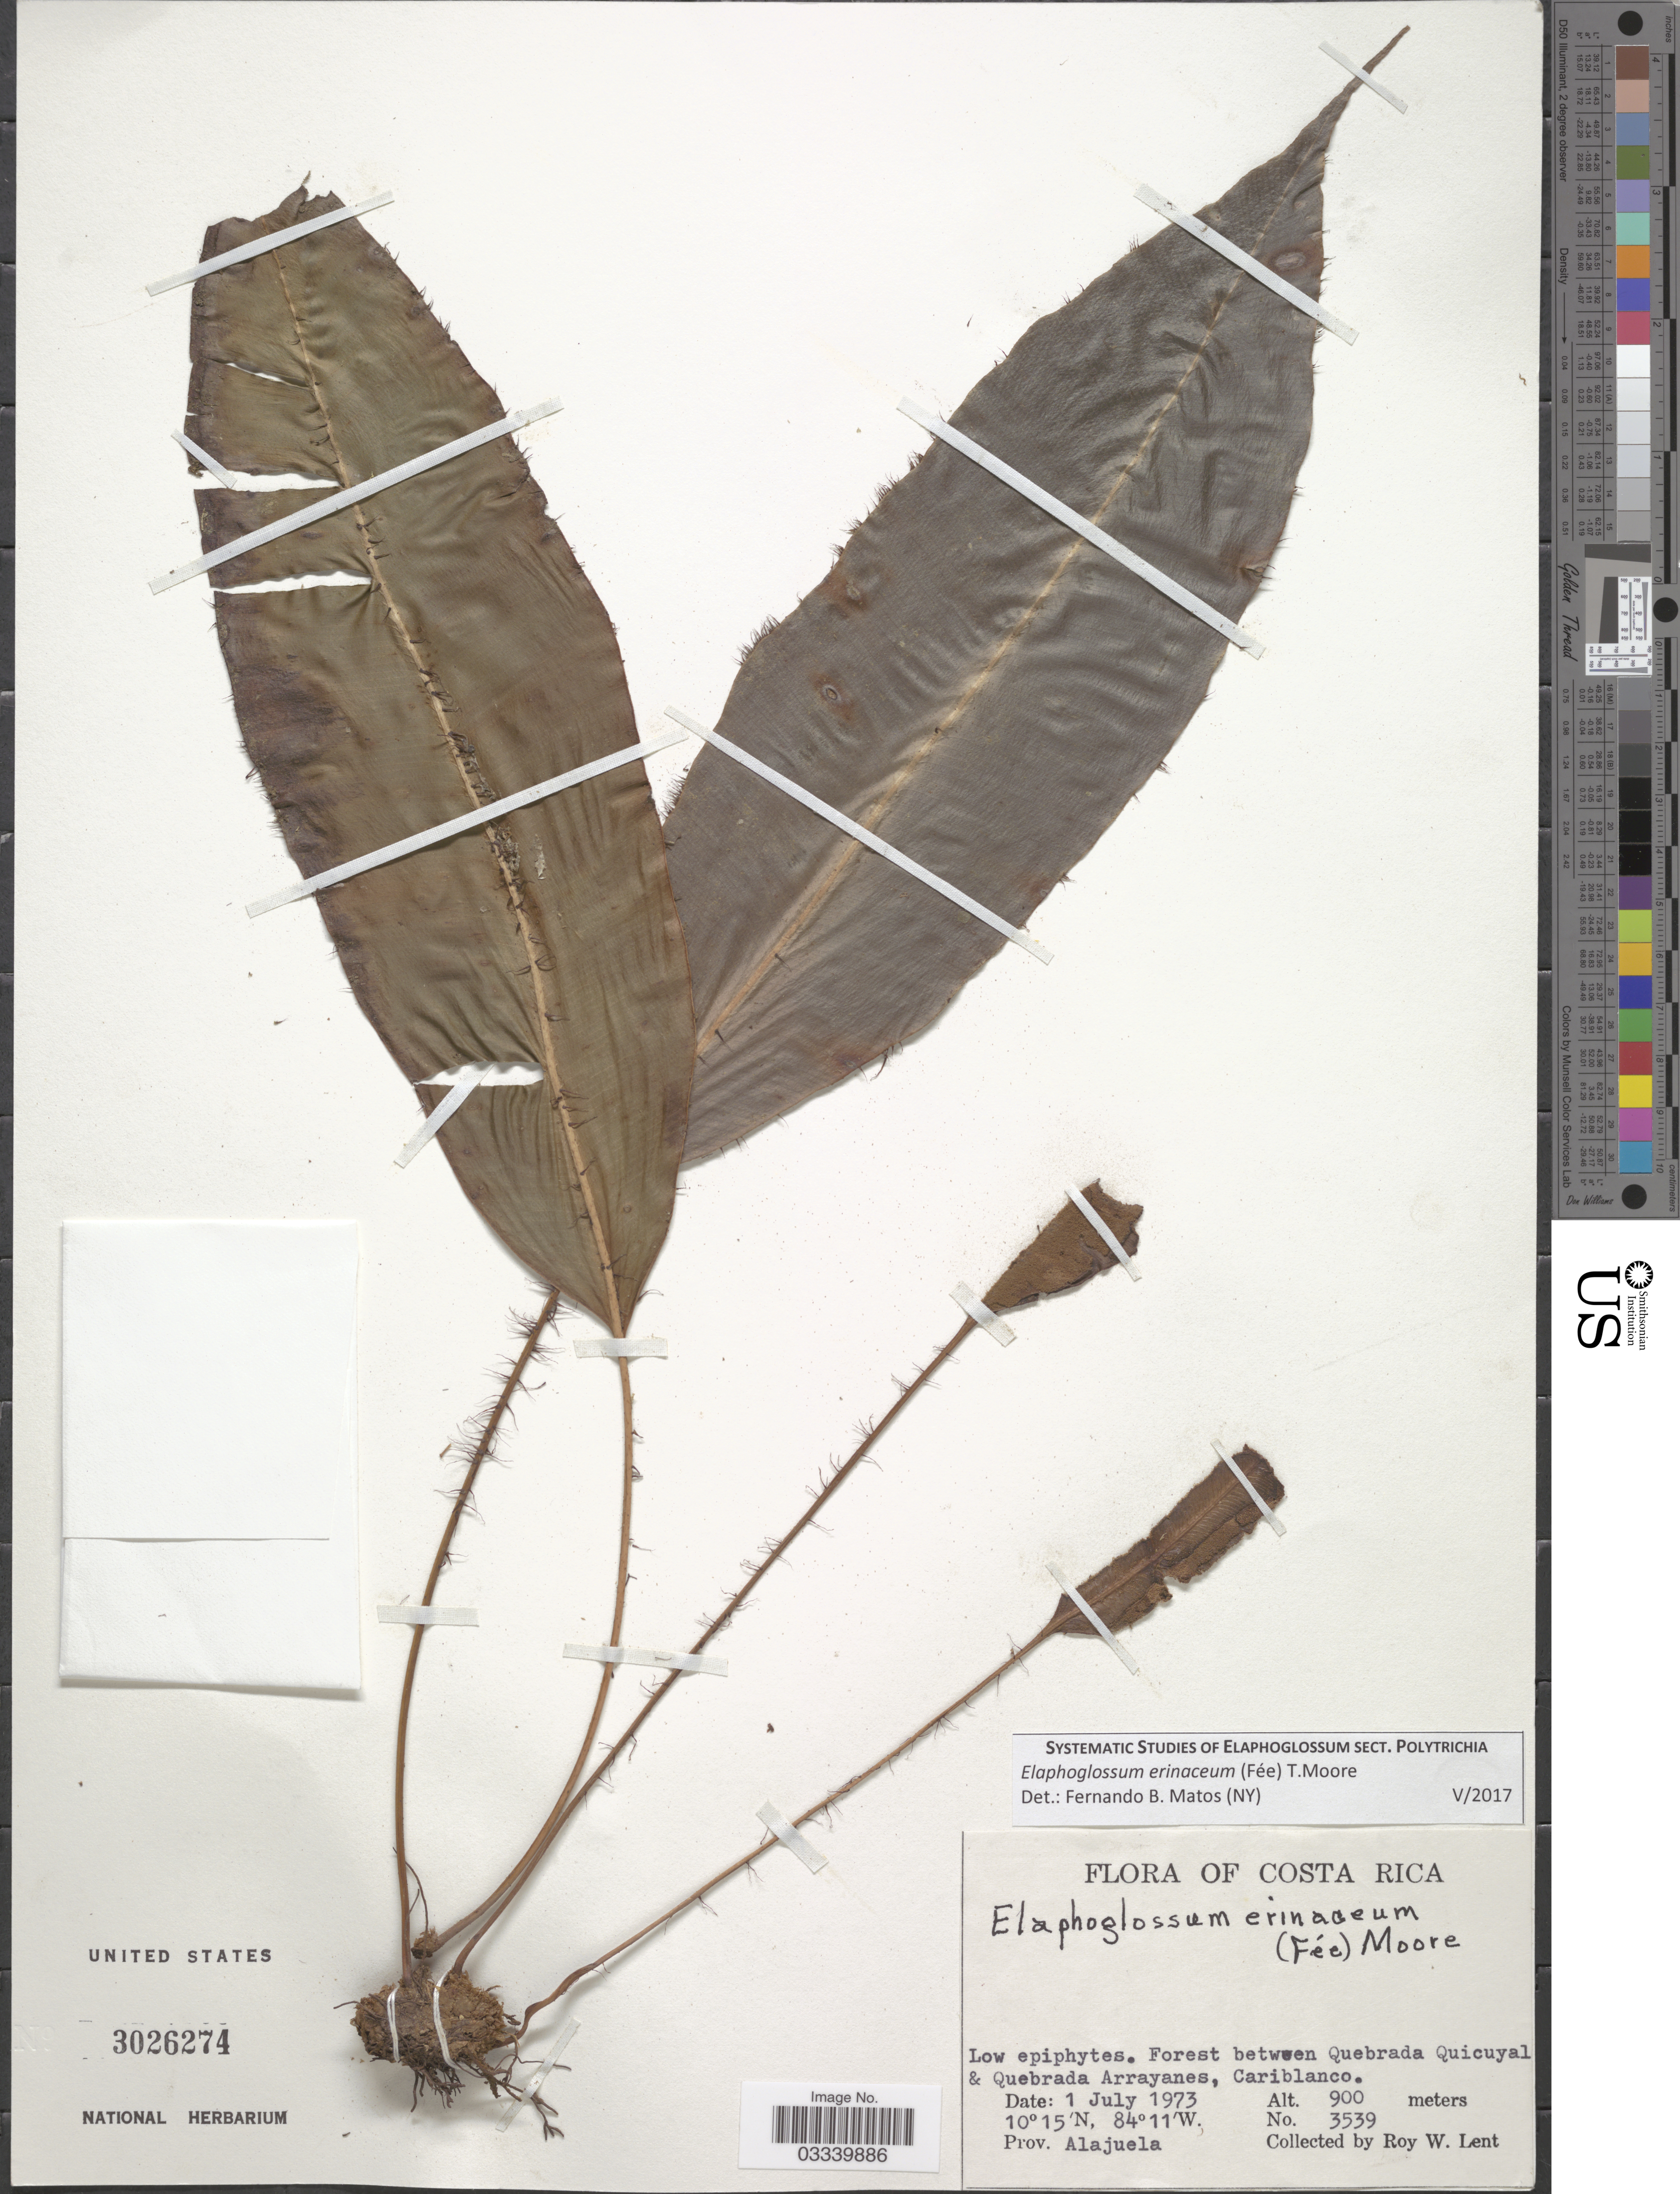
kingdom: Plantae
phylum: Tracheophyta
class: Polypodiopsida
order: Polypodiales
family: Dryopteridaceae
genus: Elaphoglossum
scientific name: Elaphoglossum erinaceum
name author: (Fée) T. Moore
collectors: R. W. Lent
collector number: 3539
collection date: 1973-07-01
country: Costa Rica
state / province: Alajuela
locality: Forest between Quebrada Quicuyal y Quebrada Arrayanes, Cariblanco.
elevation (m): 900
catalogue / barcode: US 3026274